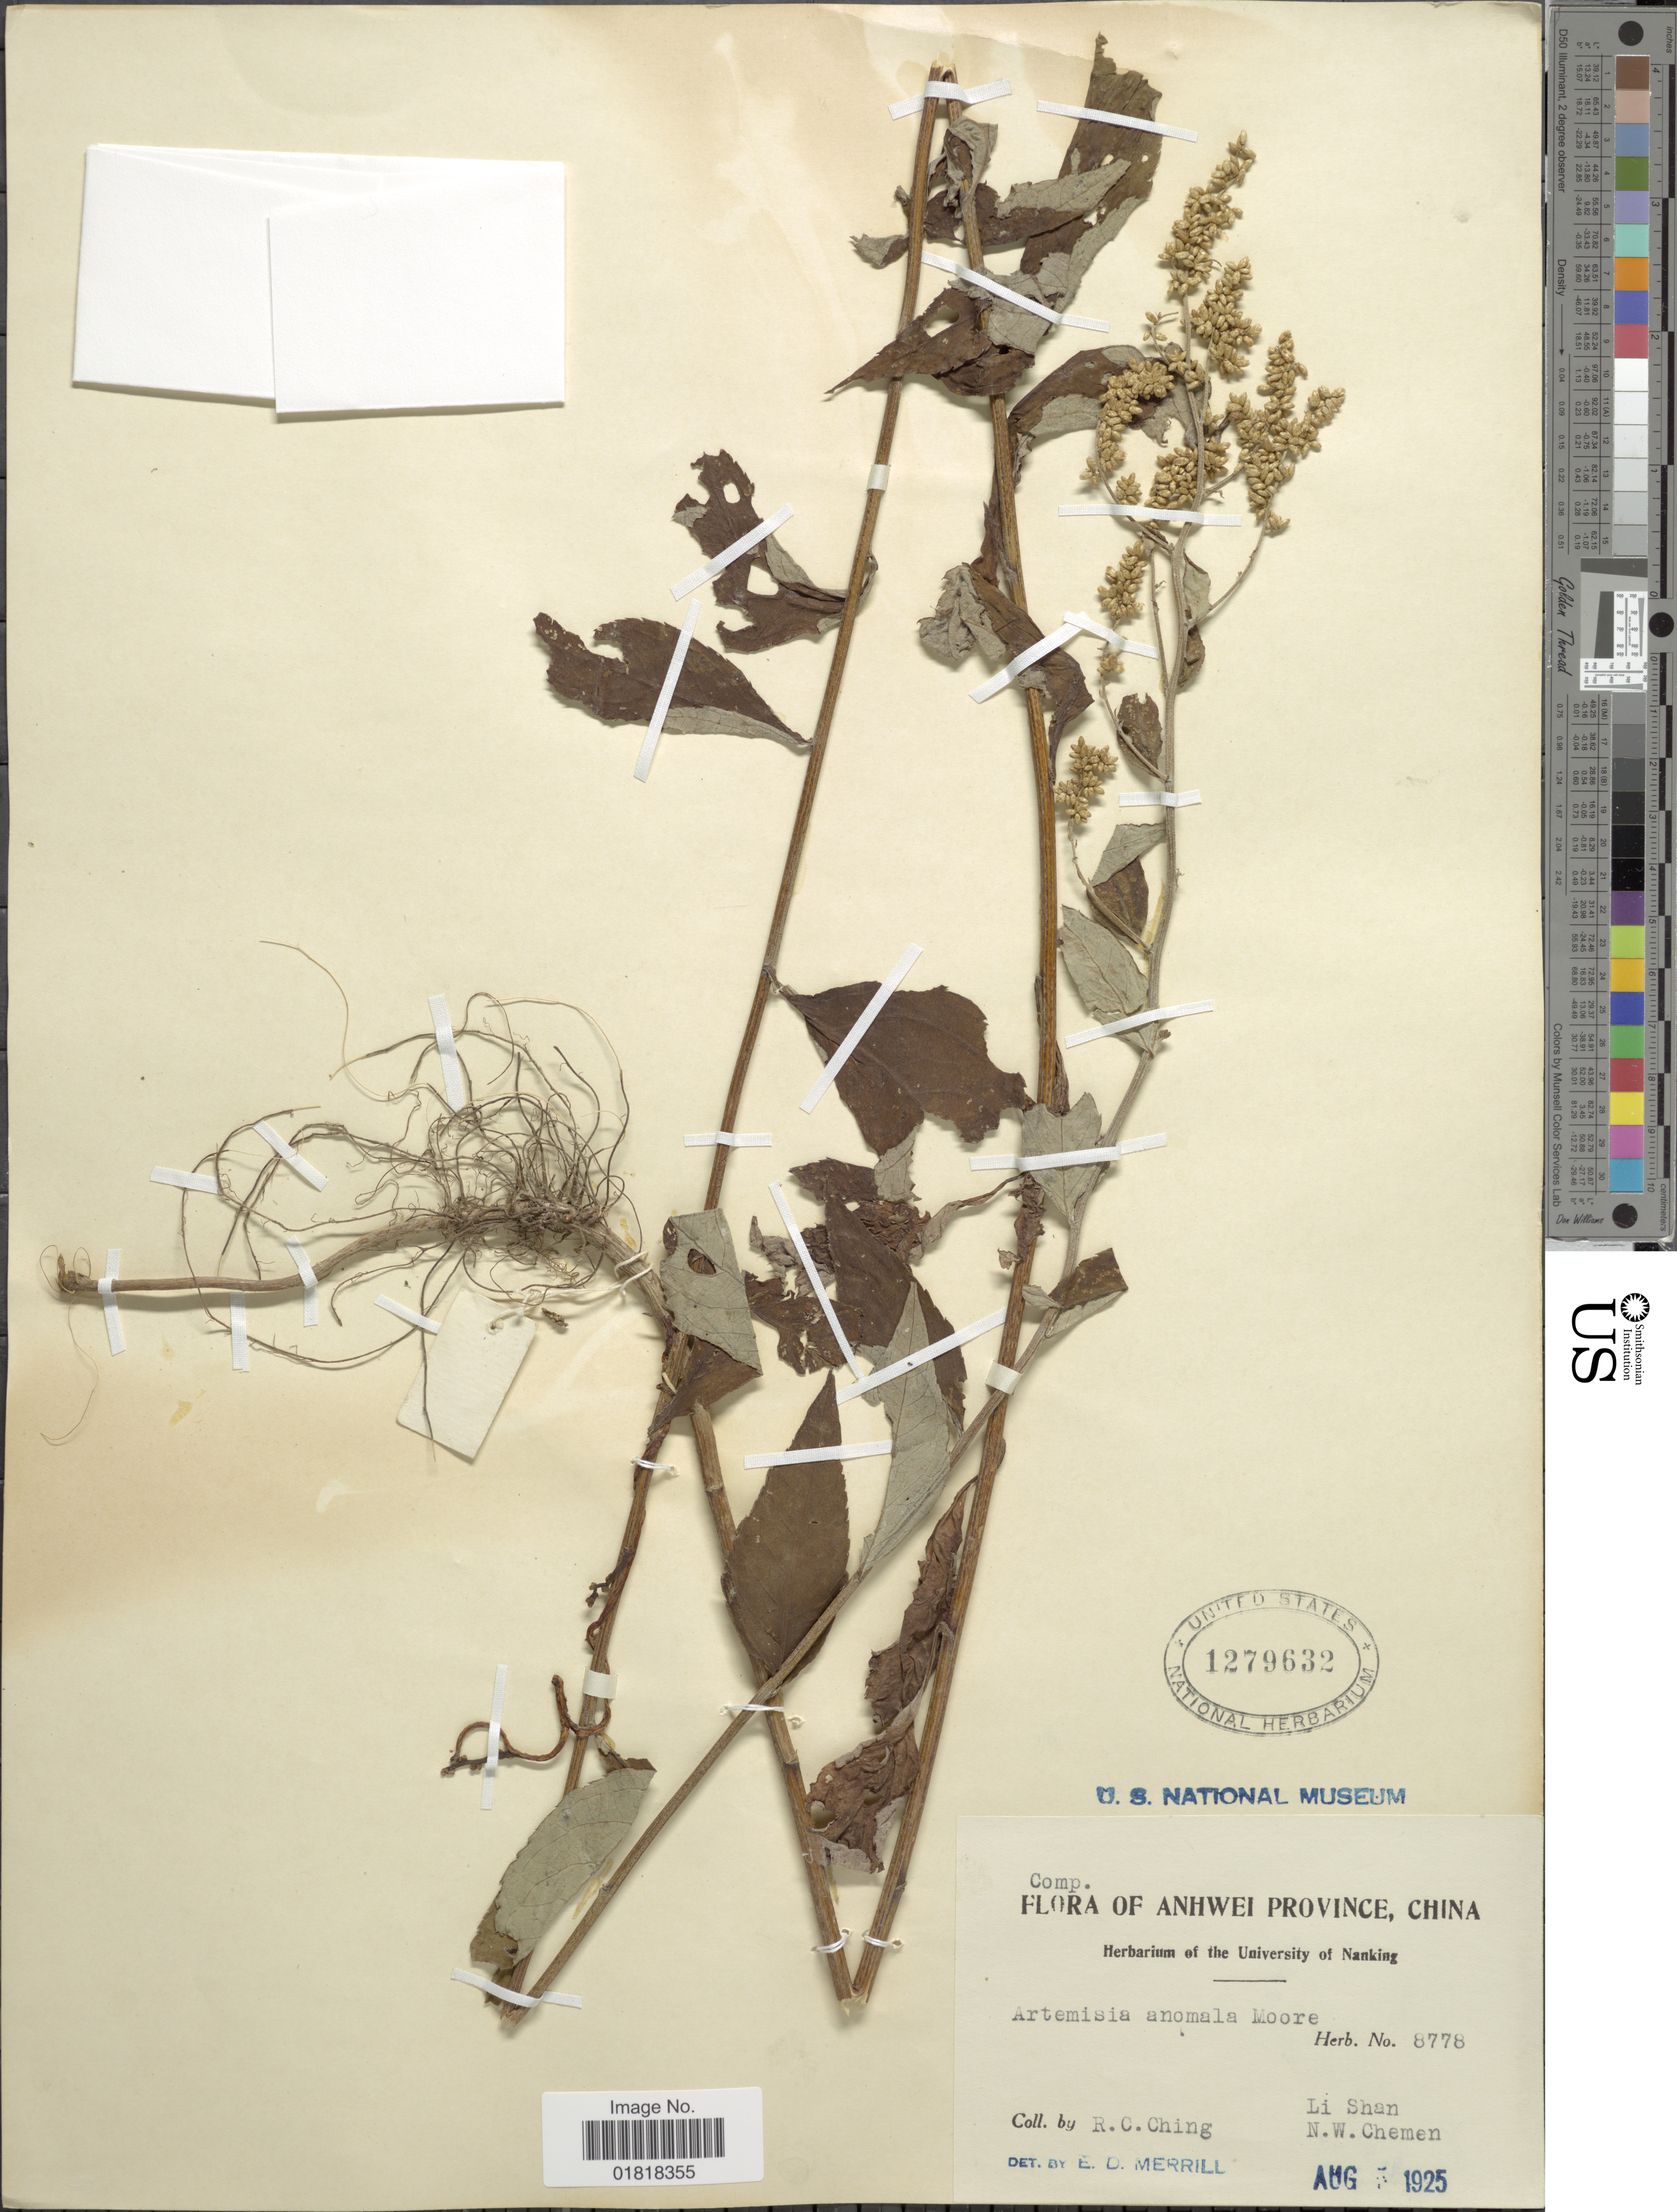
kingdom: Plantae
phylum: Tracheophyta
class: Magnoliopsida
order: Asterales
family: Asteraceae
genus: Artemisia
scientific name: Artemisia anomala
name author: S. Moore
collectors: R. C. Ching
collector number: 8778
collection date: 1924-08-05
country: China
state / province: Anhui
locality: Ahnwi Province, Li Shan, N.W. Chemen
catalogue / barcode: US 1279632